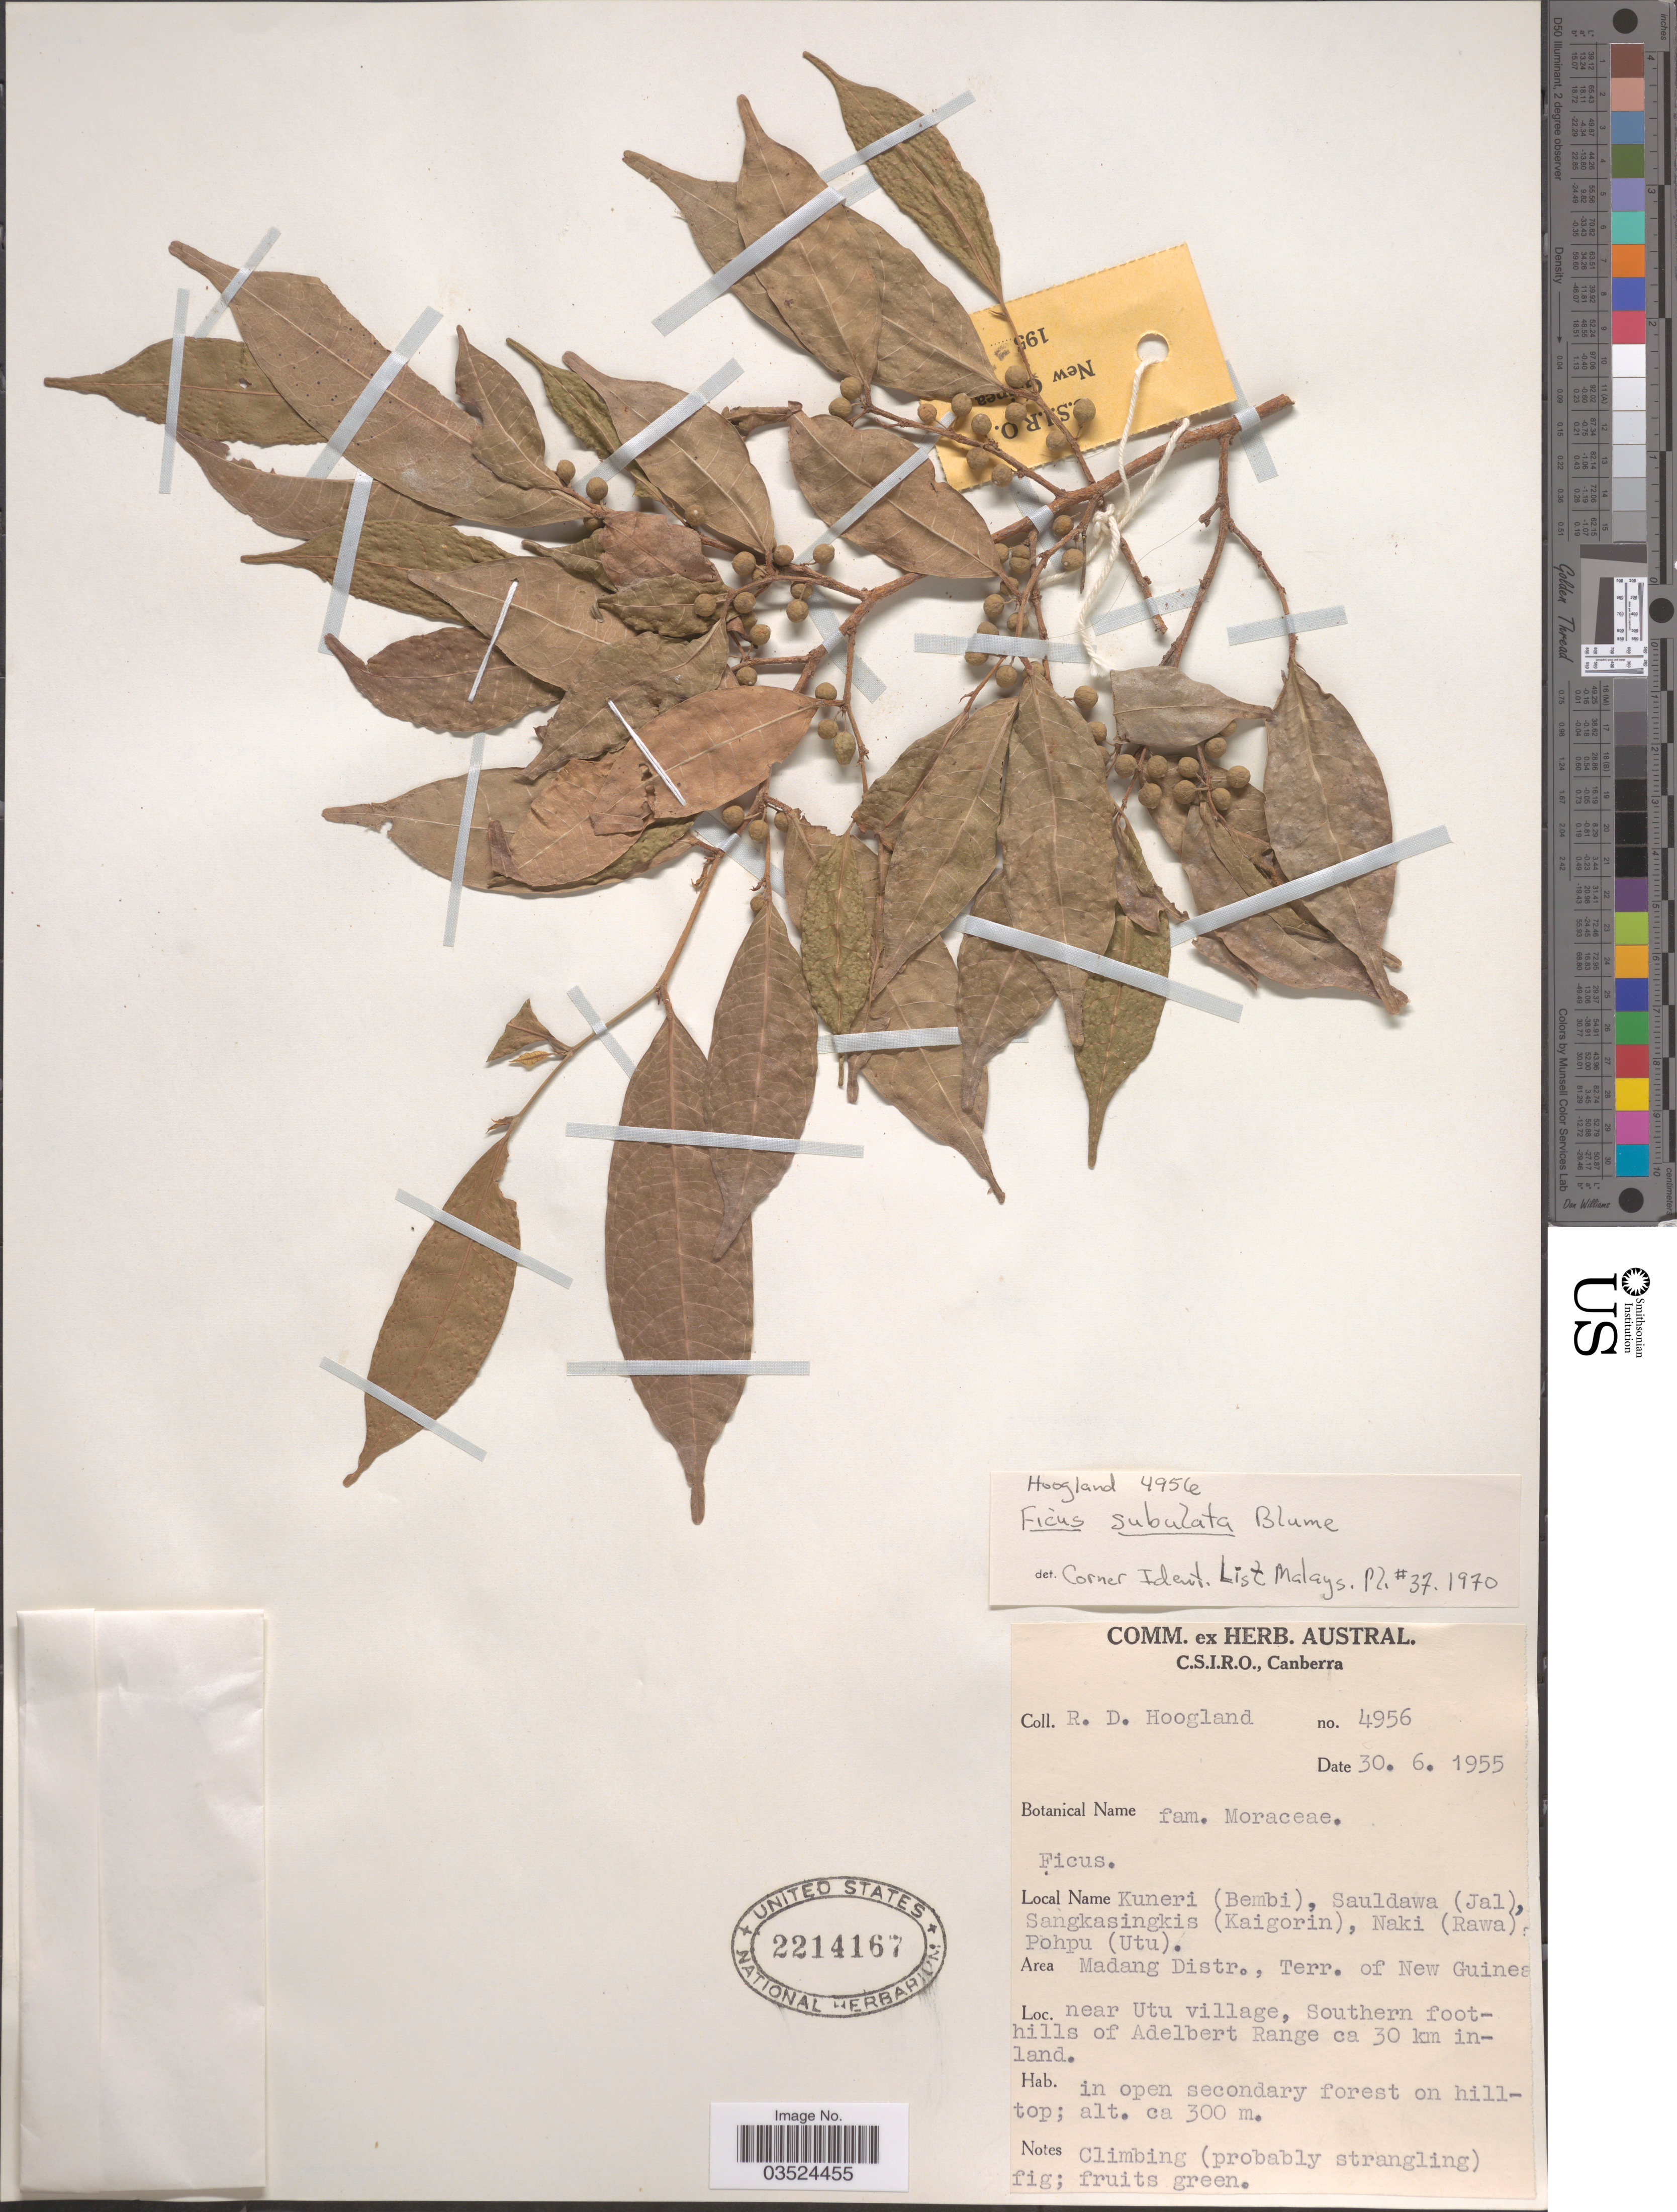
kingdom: Plantae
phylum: Tracheophyta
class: Magnoliopsida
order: Rosales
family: Moraceae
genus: Ficus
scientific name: Ficus subulata var. subulata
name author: Blume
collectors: R. D. Hoogland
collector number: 4956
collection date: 1955-06-30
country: Papua New Guinea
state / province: Madang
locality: Area: Madang Distr., Terr. of New Guinea. Near Utu village, Southern foothills of Adelbert Range ca 30 km inland.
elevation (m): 300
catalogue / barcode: US 2214167